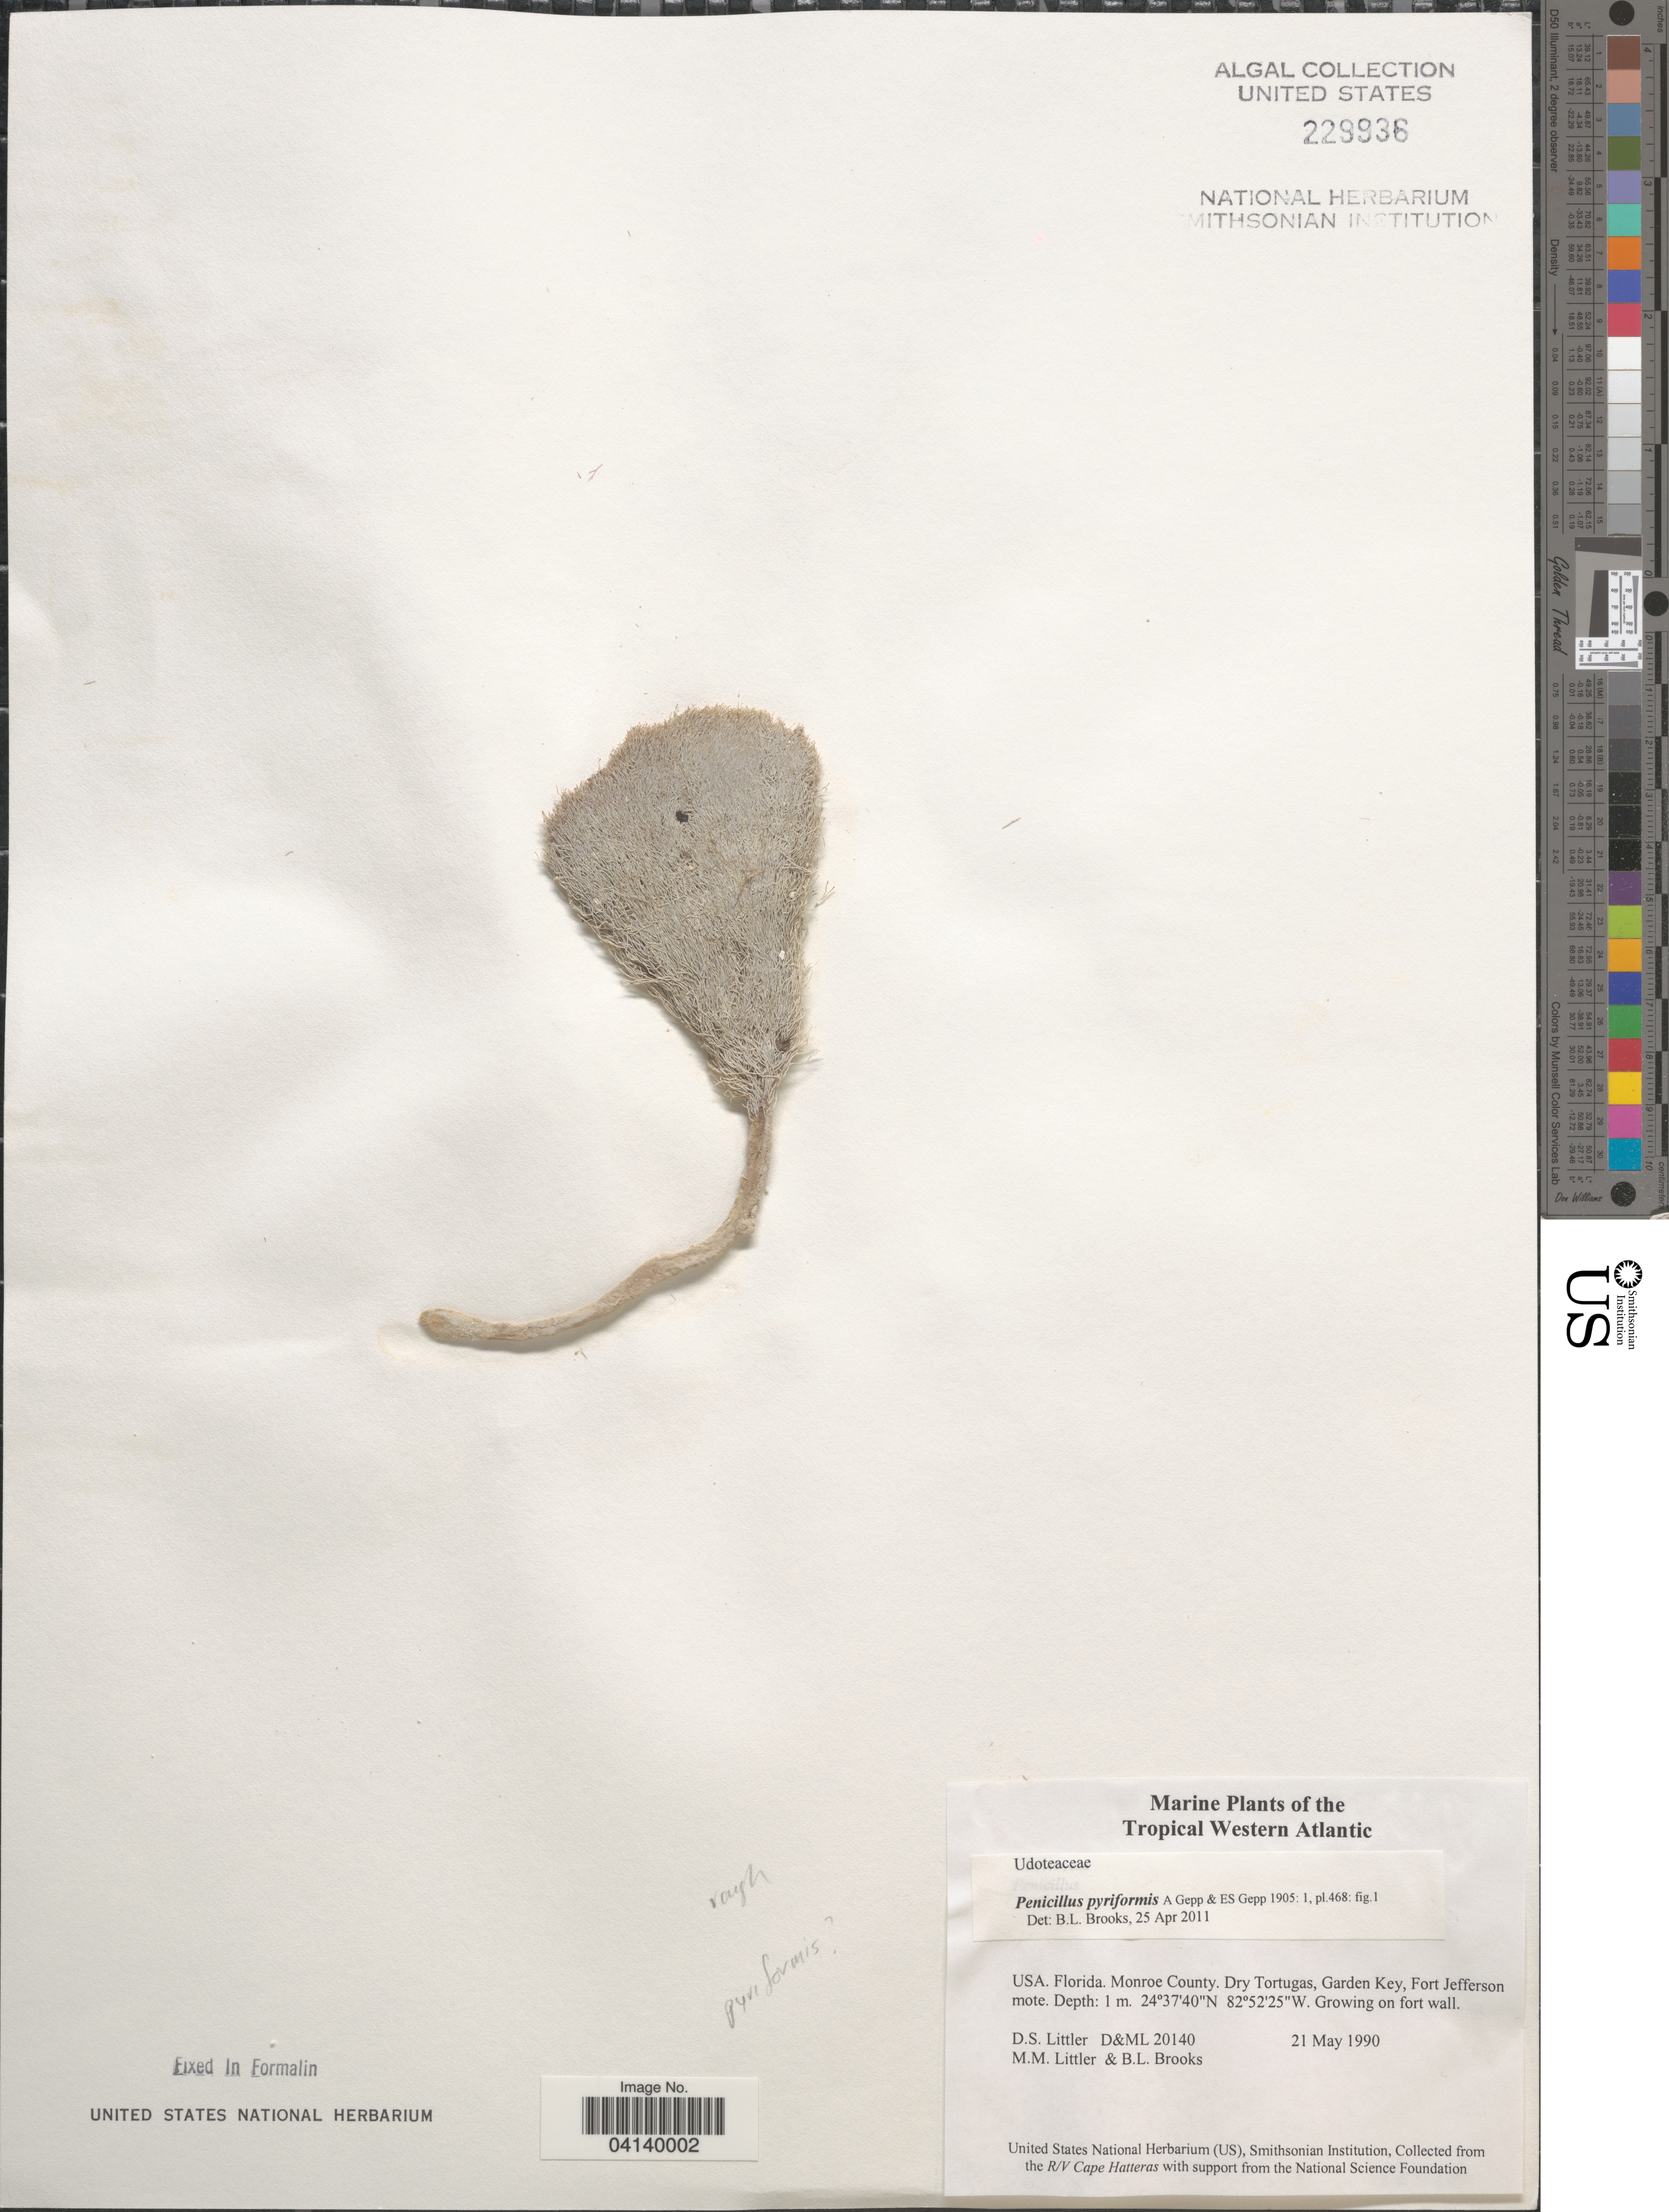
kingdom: Plantae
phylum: Chlorophyta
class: Ulvophyceae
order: Bryopsidales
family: Udoteaceae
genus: Penicillus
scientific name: Penicillus pyriformis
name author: A. Gepp & E. Gepp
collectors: D. S. Littler & B. Brooks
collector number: D&ML20140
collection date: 1990-05-21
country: United States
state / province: Florida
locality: Tropical Western Atlantic. Monroe County. Dry Tortugas, Garden Key, Fort Jefferson mote.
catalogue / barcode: US 229936